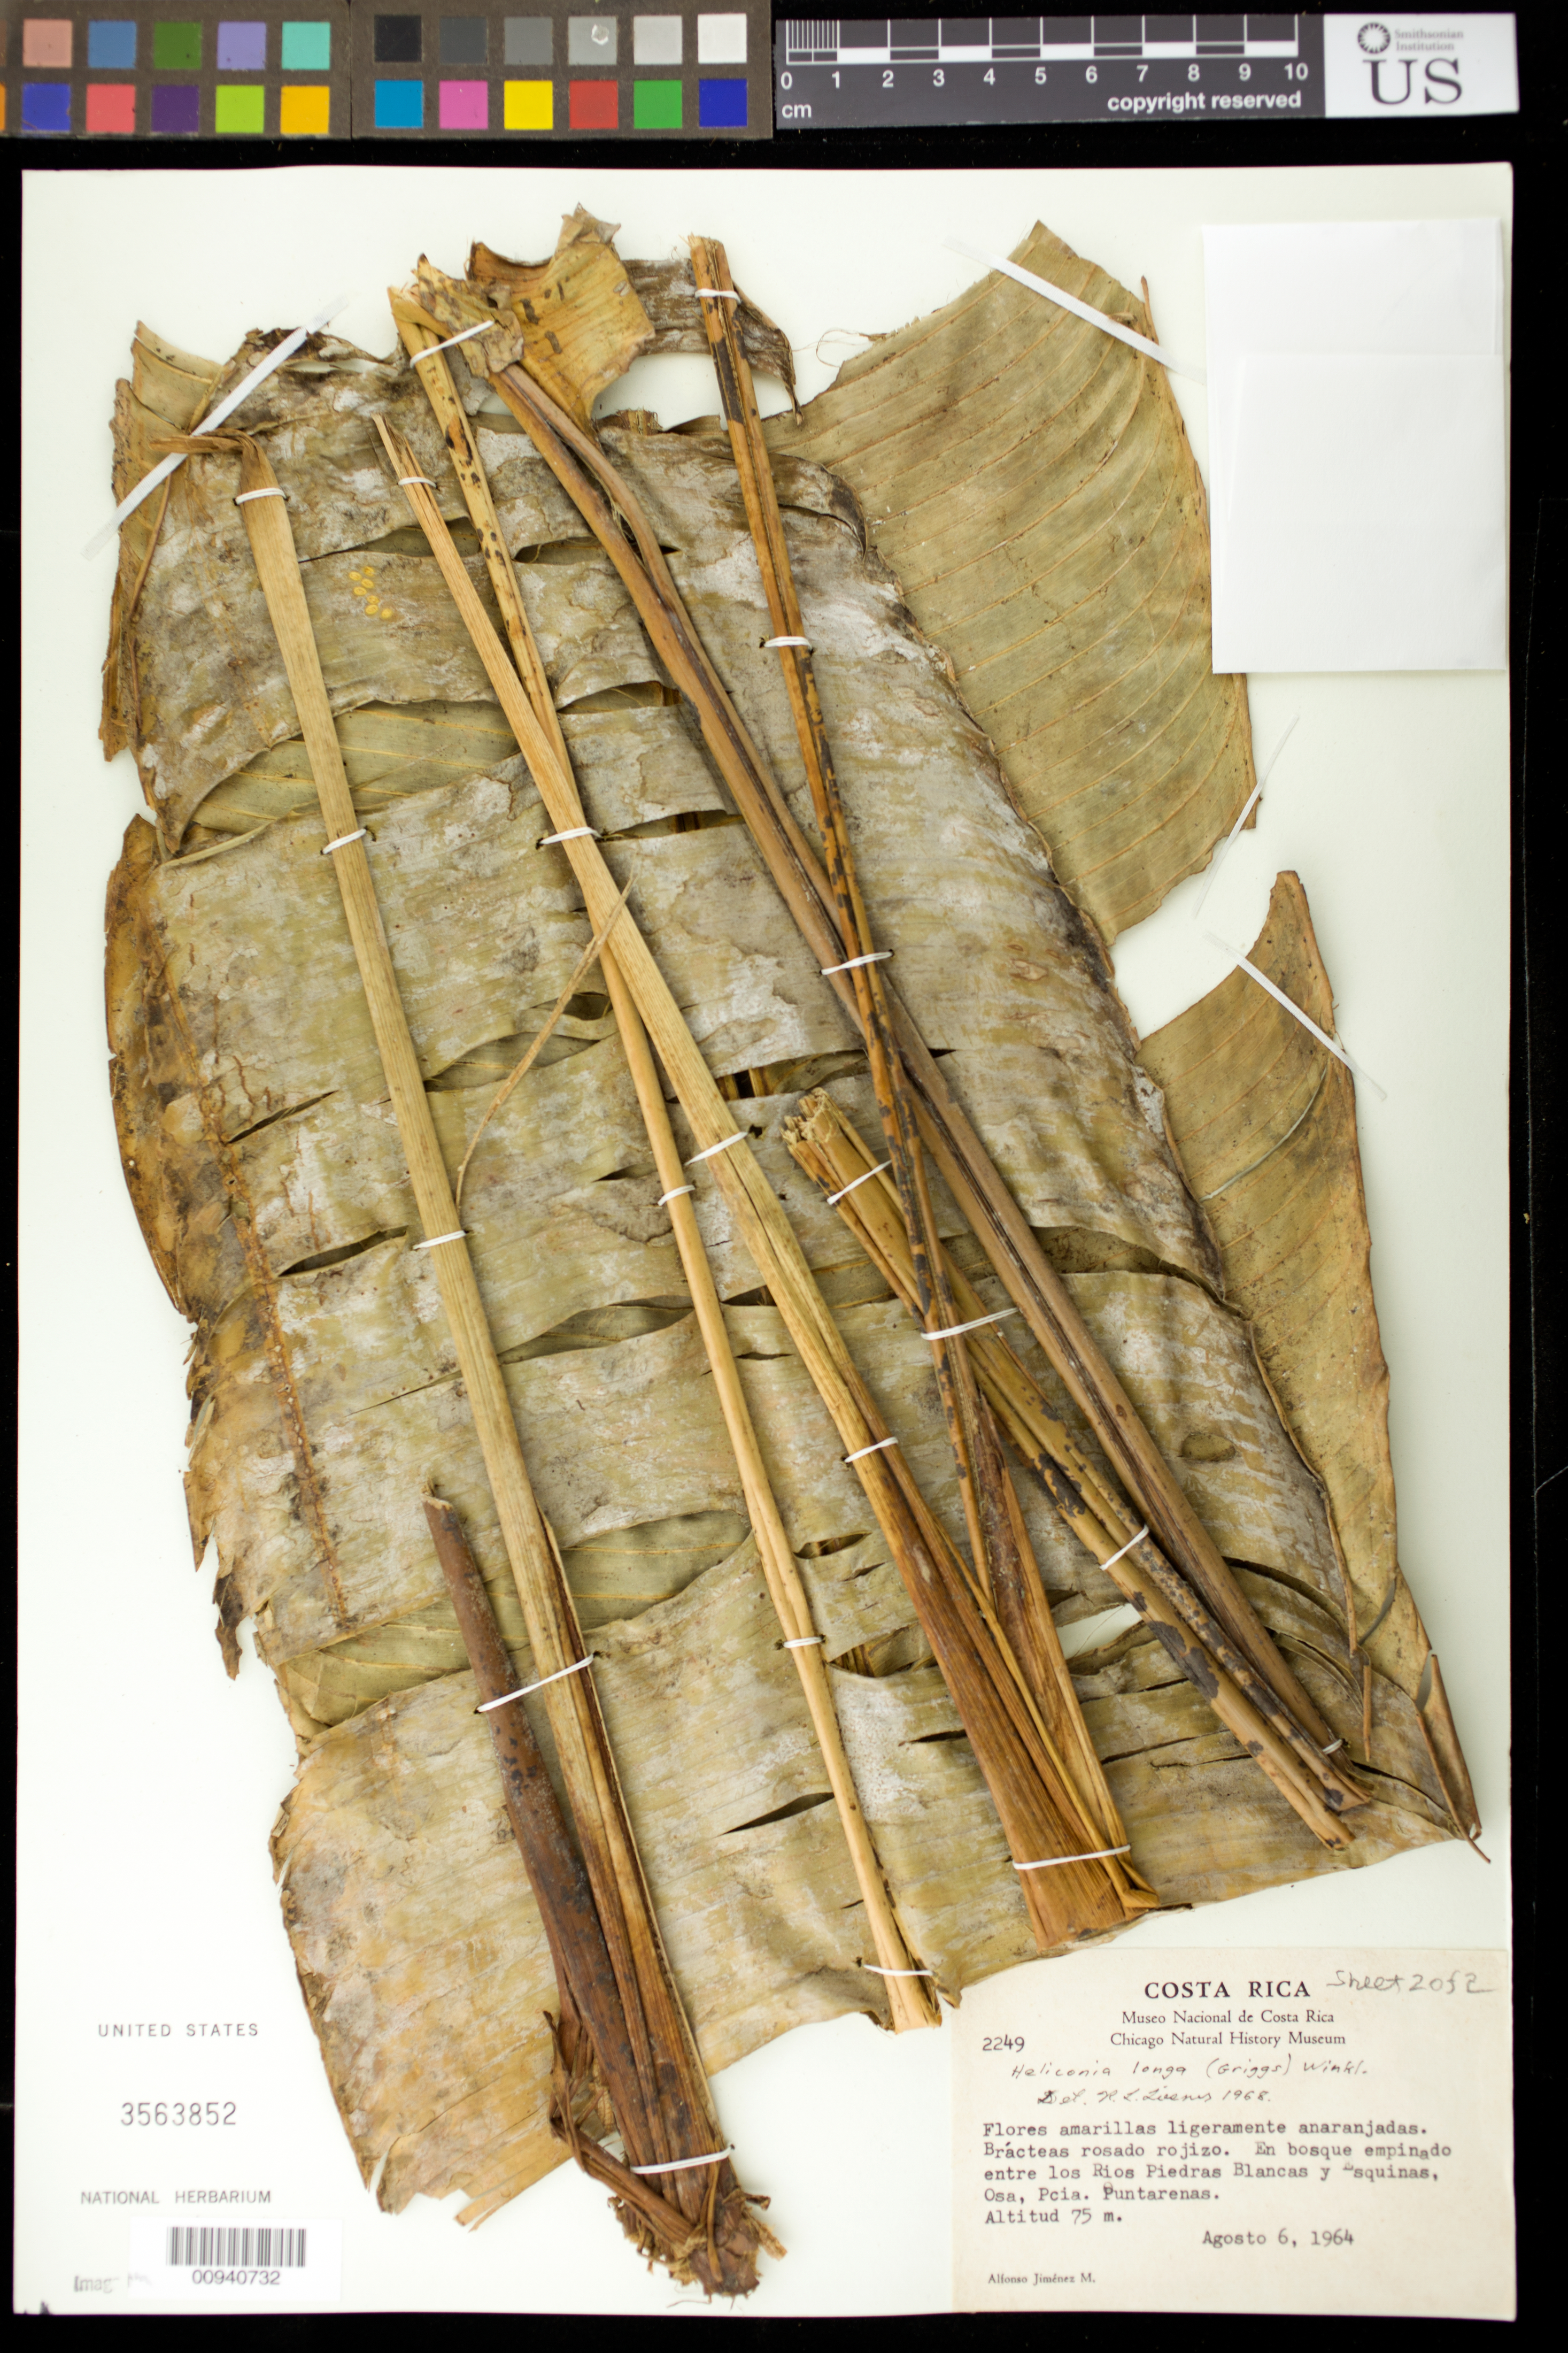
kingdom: Plantae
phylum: Tracheophyta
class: Liliopsida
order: Zingiberales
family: Heliconiaceae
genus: Heliconia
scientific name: Heliconia longa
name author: (R.F. Griggs) H.J.P. Winkl.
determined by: Liesner, R. L.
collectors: A. Jiménez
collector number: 2249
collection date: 1964-08-06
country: Costa Rica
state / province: Puntarenas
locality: En bosque empinado entre los Rios Piedras Blancas y Esquinas, Osa, Pcia.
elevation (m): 75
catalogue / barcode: US 3563852